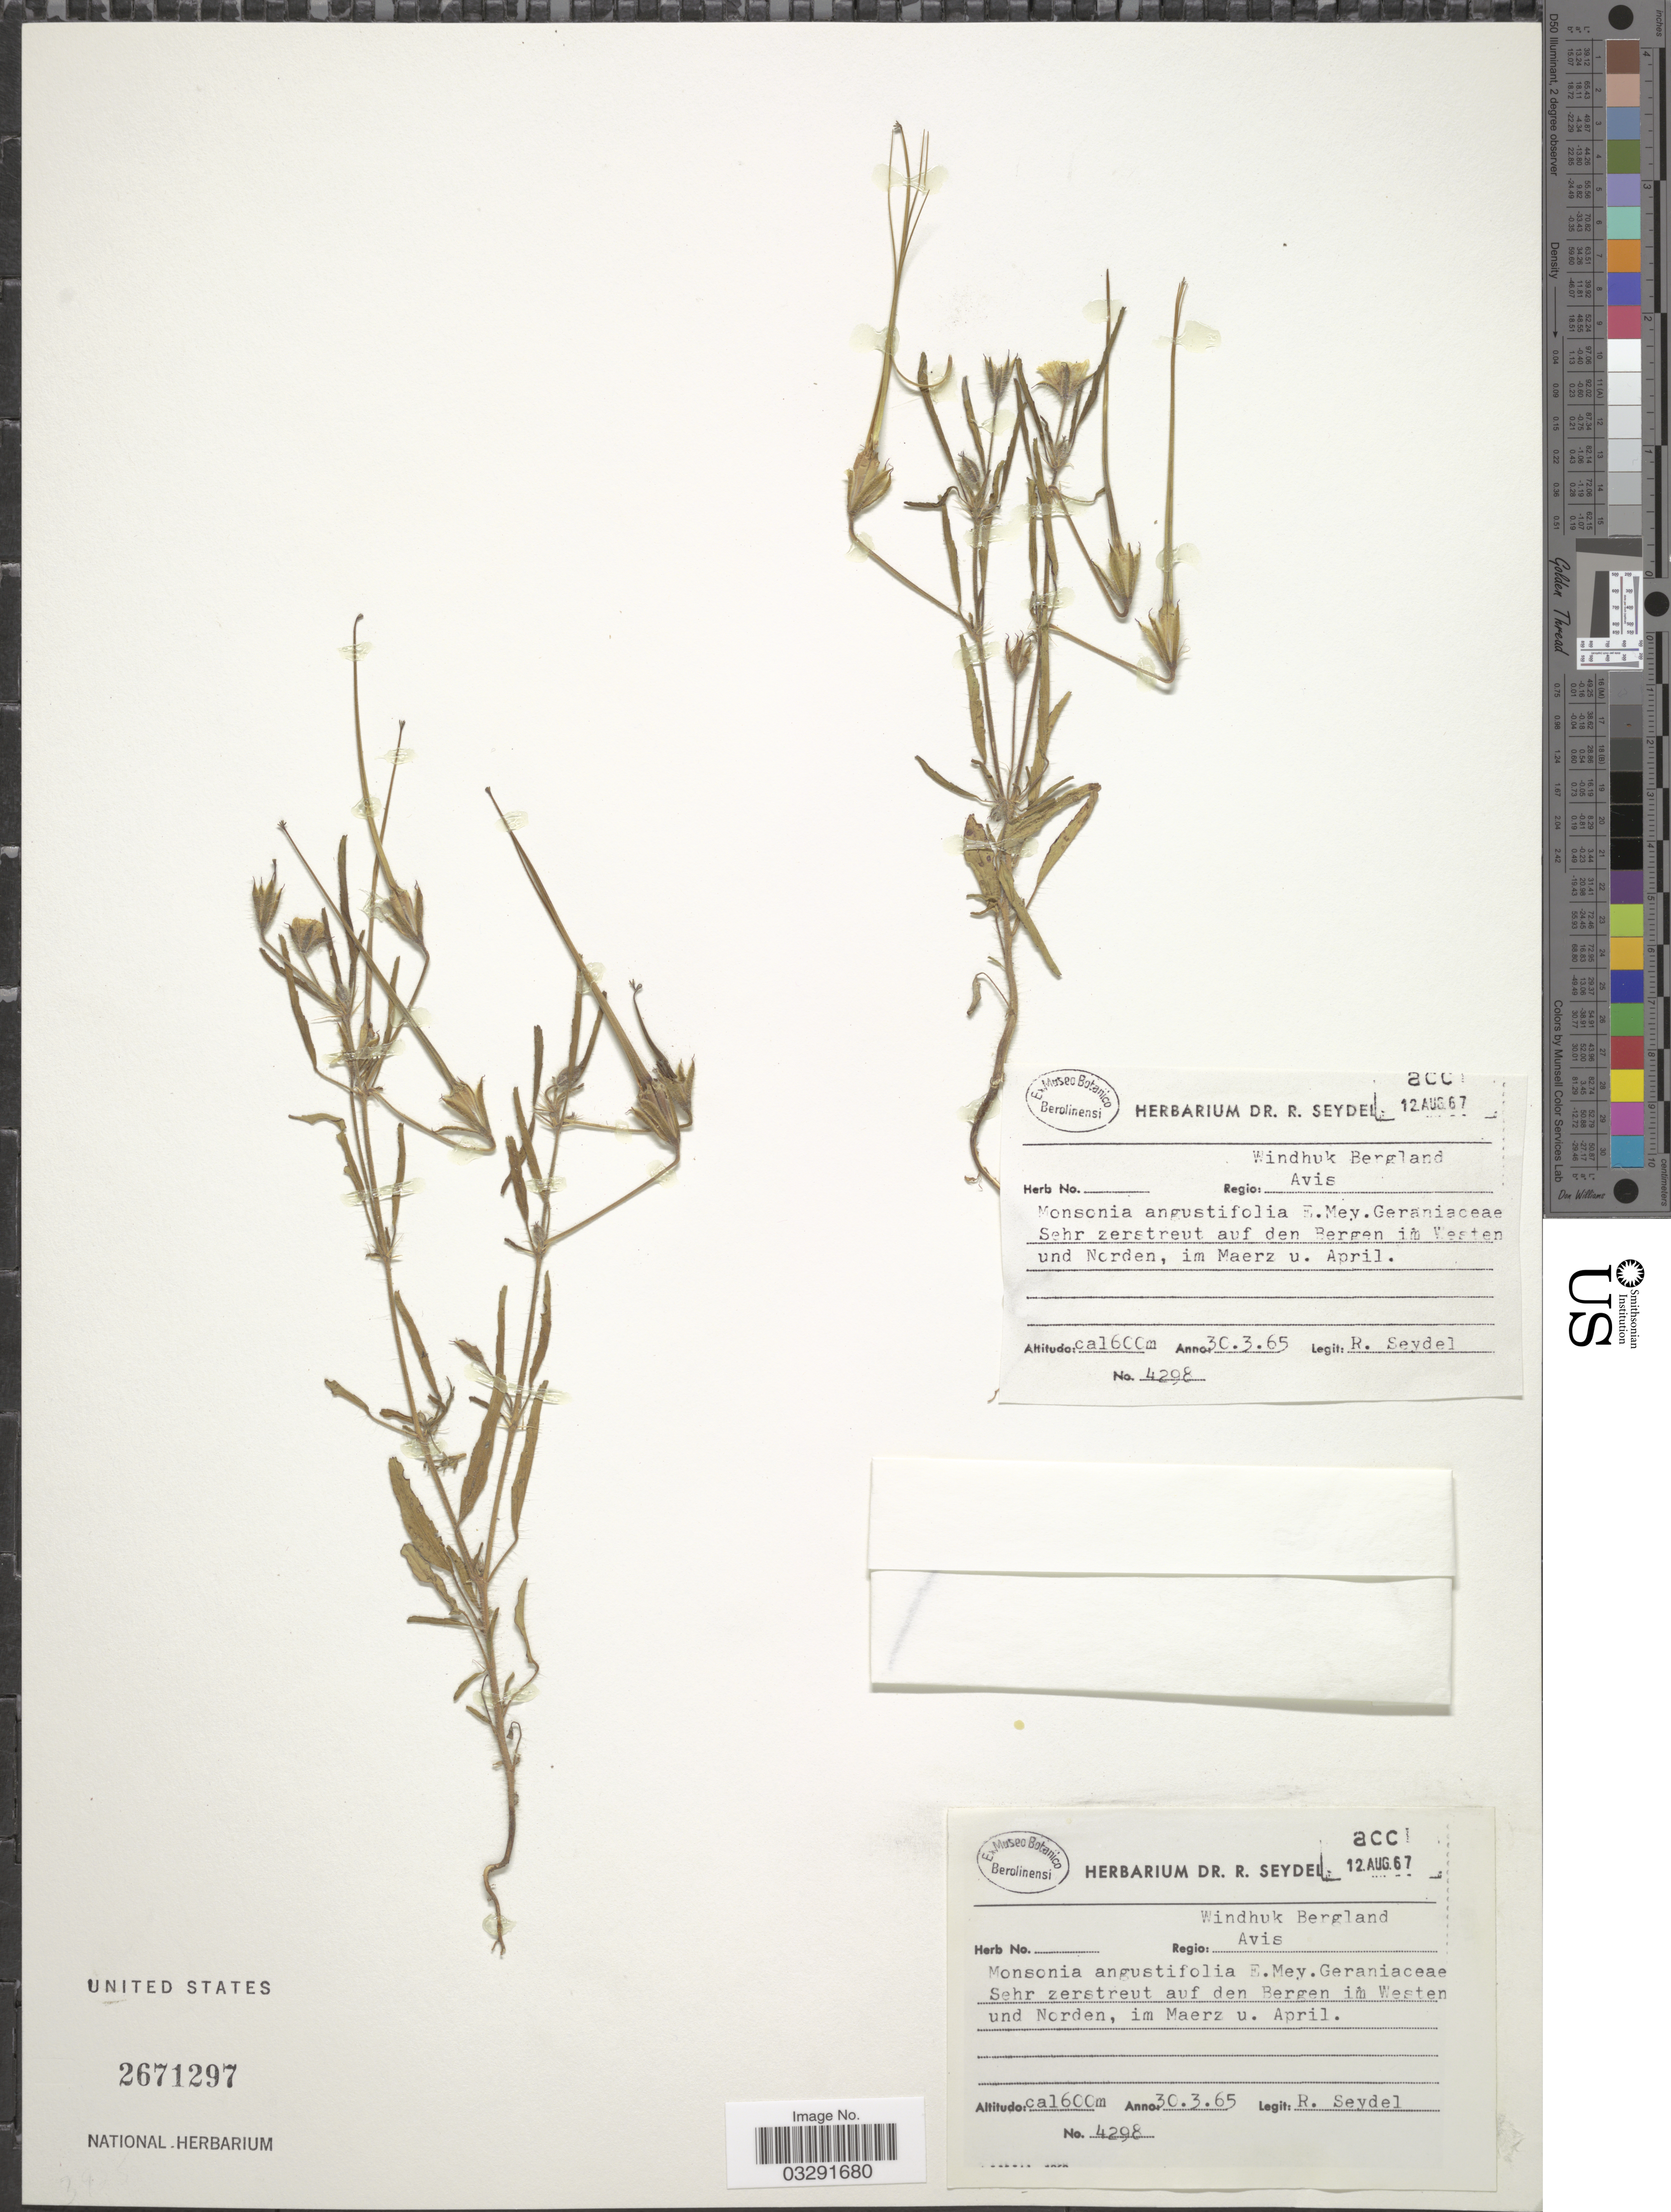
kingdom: Plantae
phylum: Tracheophyta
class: Magnoliopsida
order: Geraniales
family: Geraniaceae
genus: Monsonia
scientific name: Monsonia angustifolia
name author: E. Mey. ex A. Rich.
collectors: R. Seydel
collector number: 4298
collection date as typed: Transcribed d/m/y: 30/3/65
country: Namibia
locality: Regio: Windhuk Bergland Avis. Sehr zerstreut auf den Bergen im Westen und Norden.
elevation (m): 1600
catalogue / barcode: US 2671297